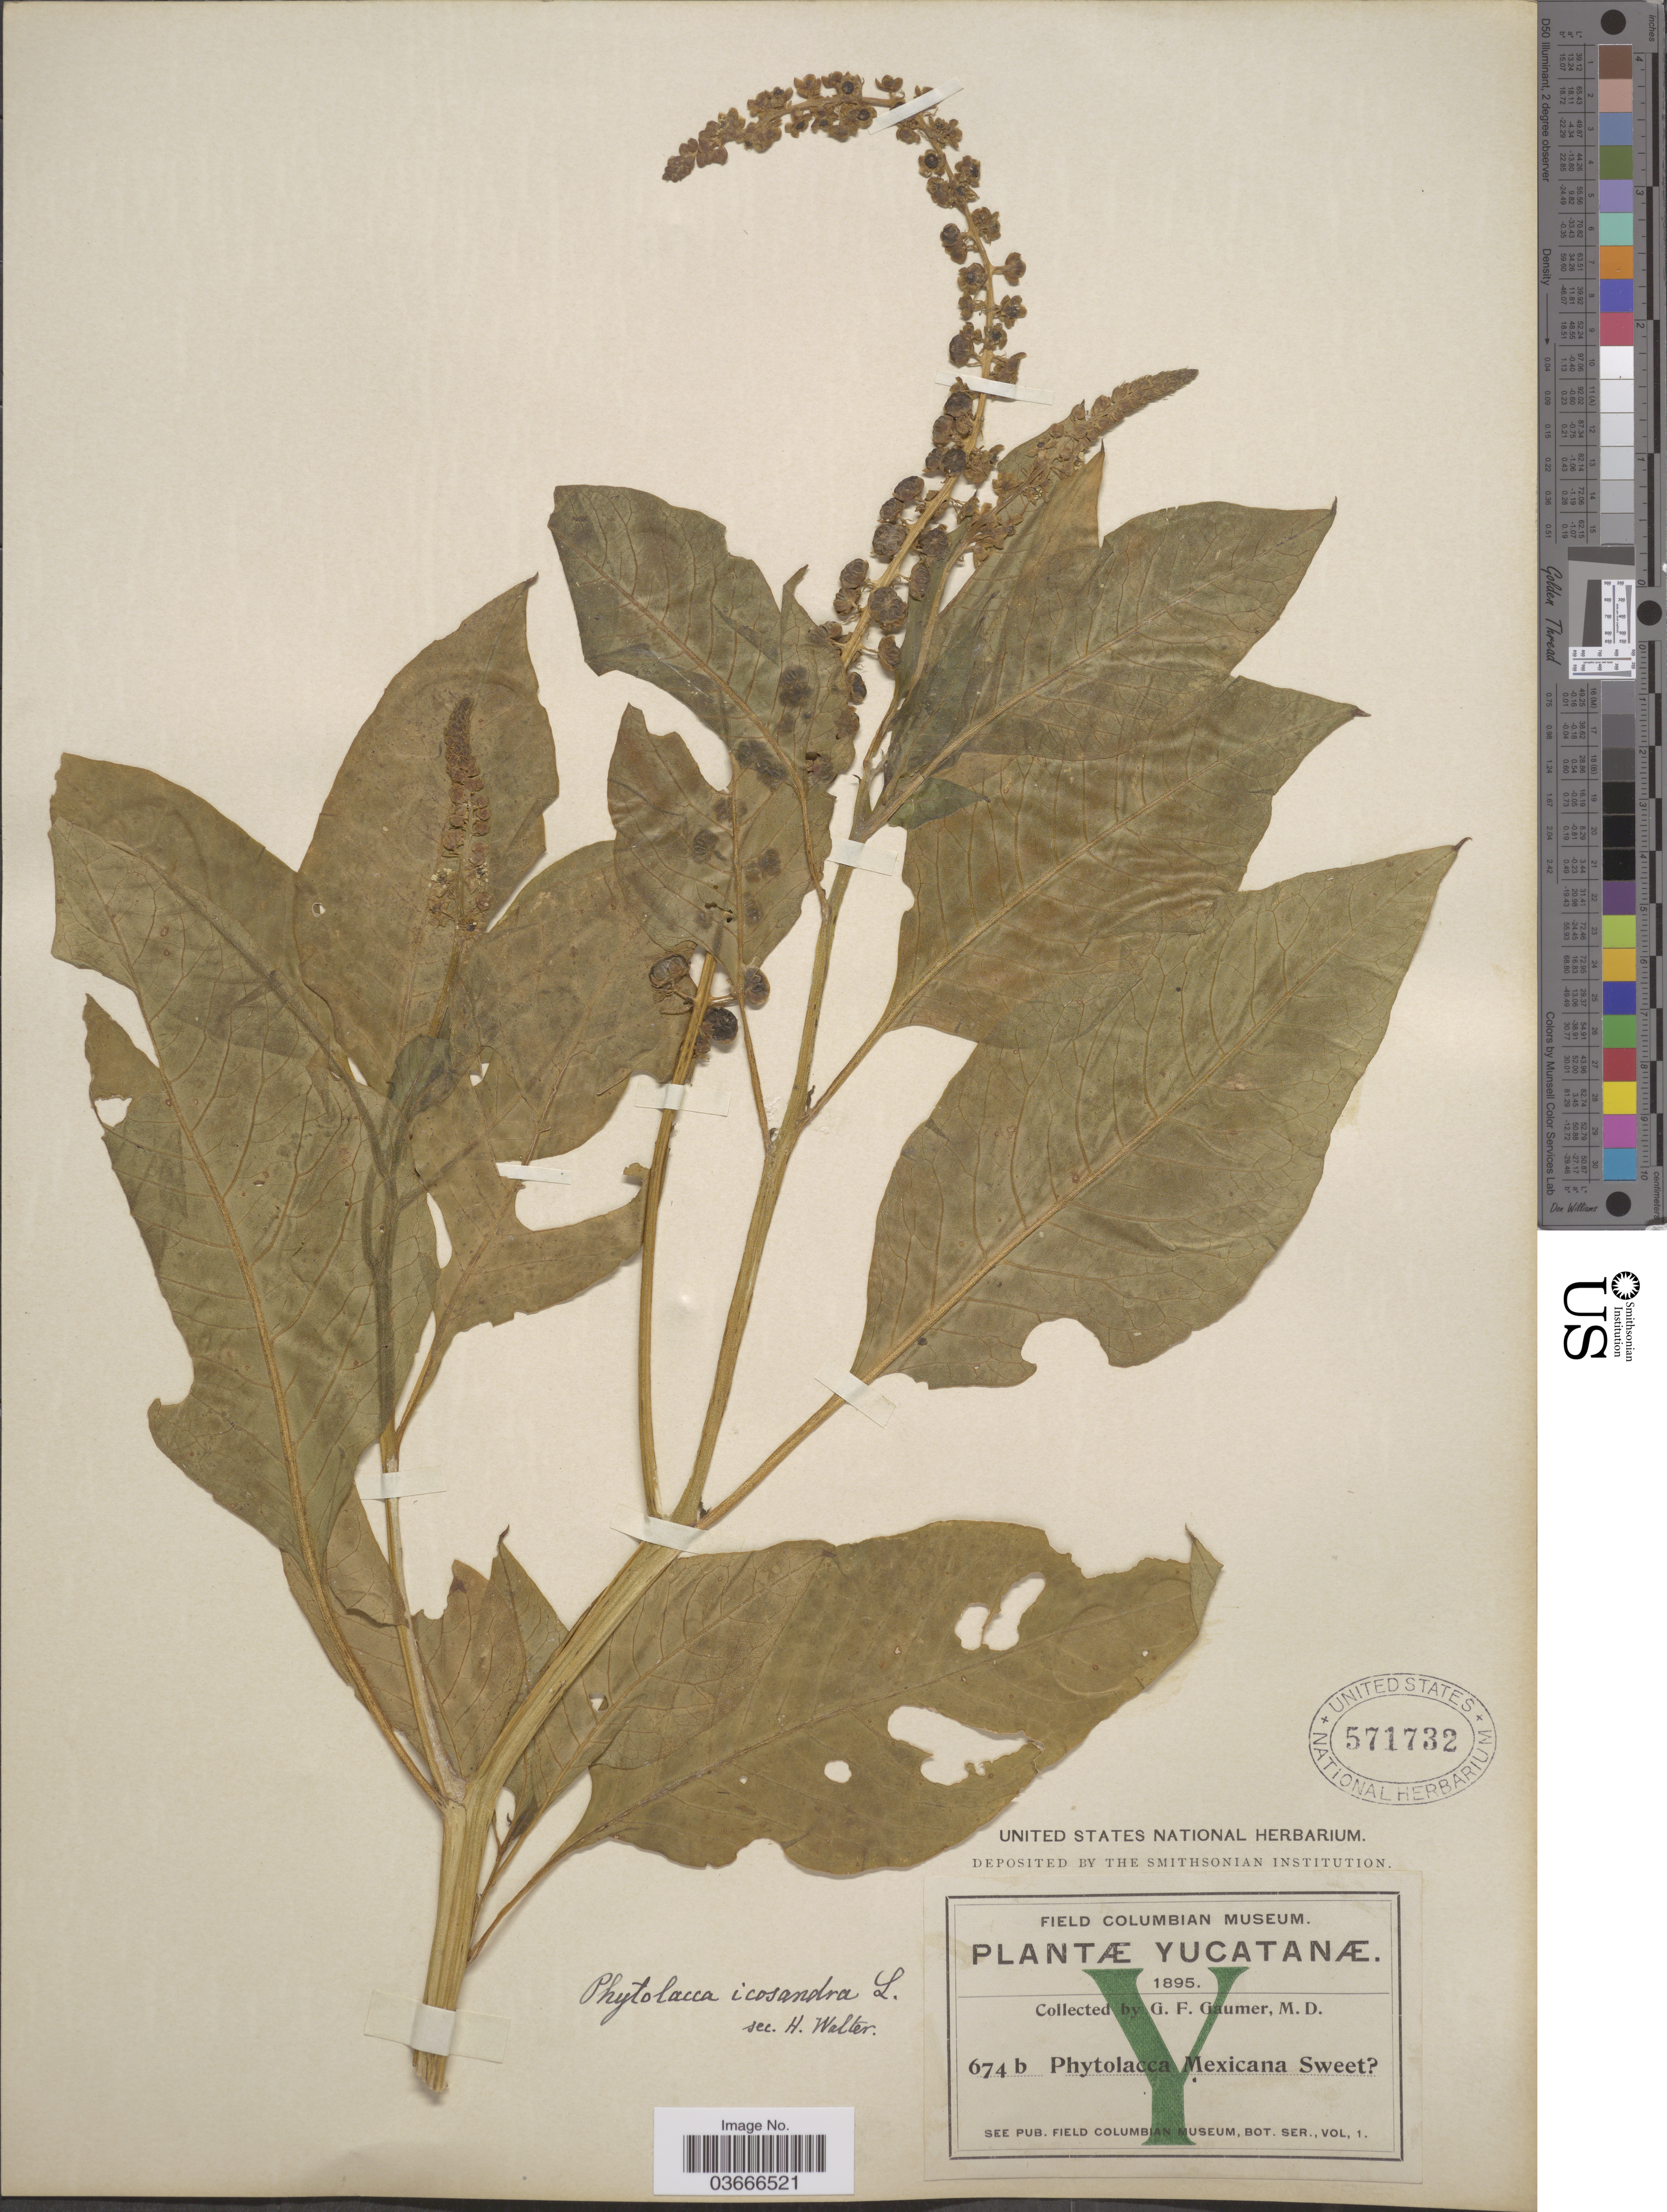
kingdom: Plantae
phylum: Tracheophyta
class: Magnoliopsida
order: Caryophyllales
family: Phytolaccaceae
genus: Phytolacca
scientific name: Phytolacca octandra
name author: L.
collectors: G. F. Gaumer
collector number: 674b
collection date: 1895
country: Mexico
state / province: Yucatán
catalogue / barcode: US 571732